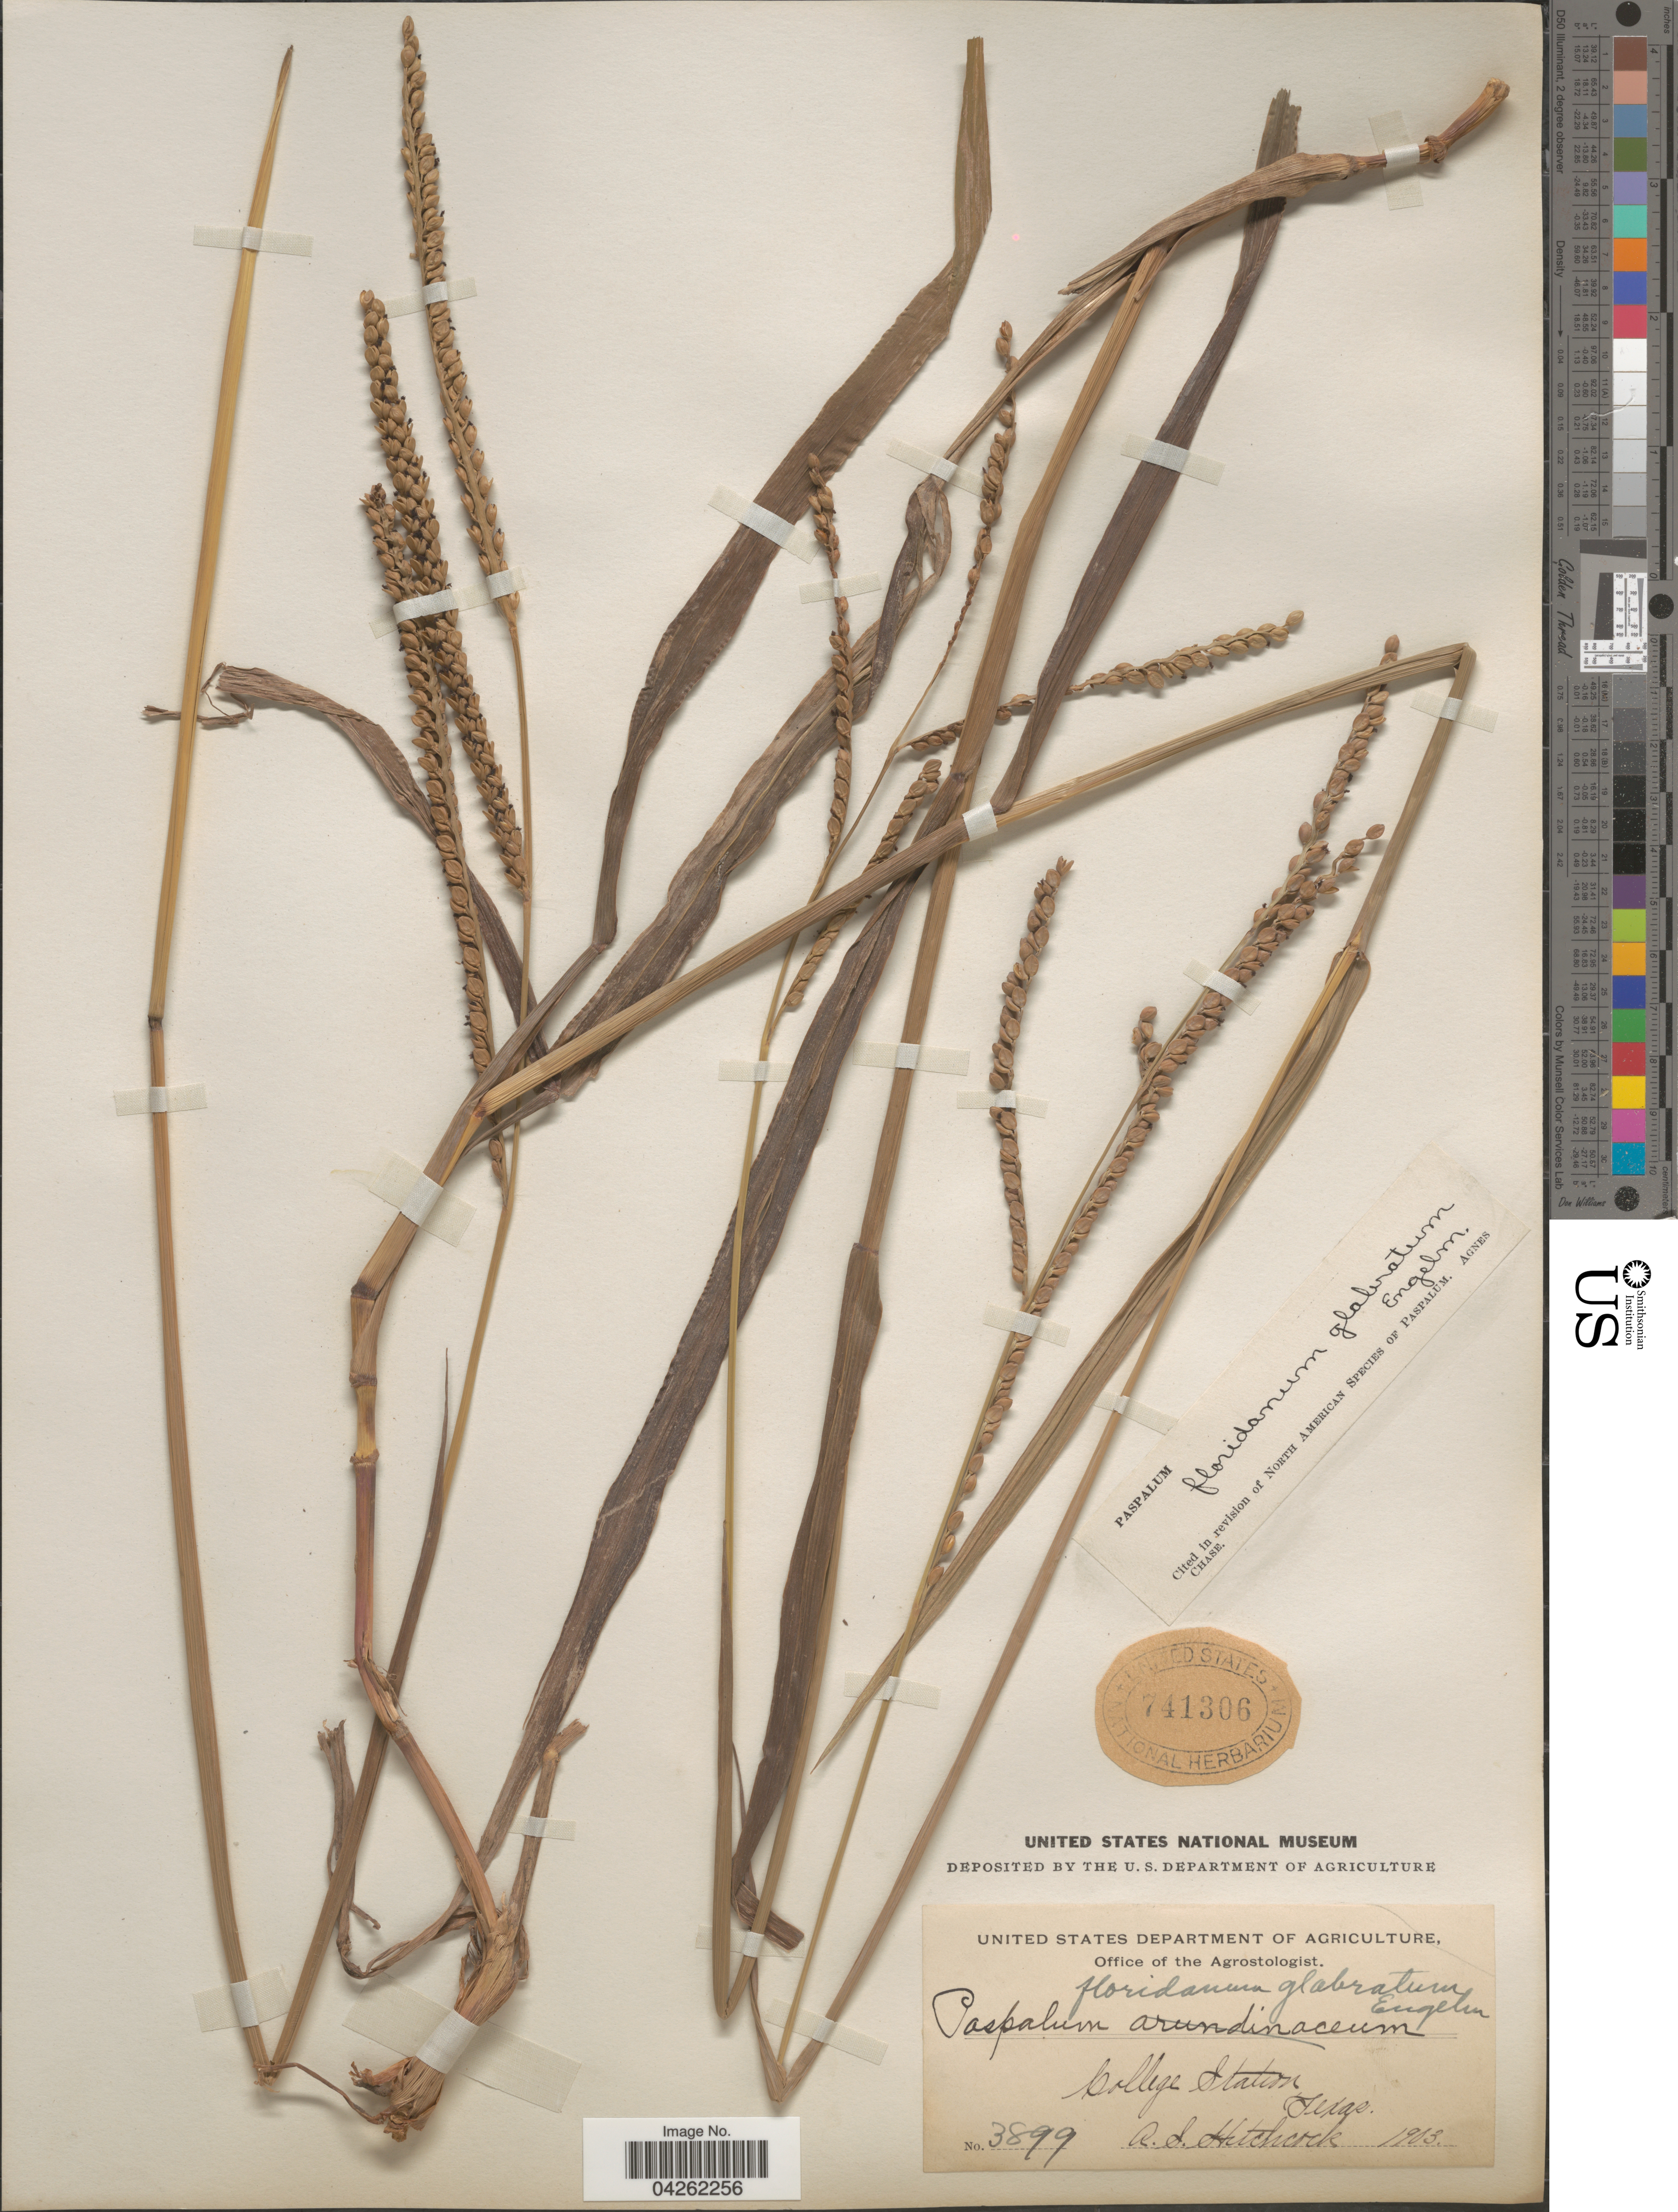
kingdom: Plantae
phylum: Tracheophyta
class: Liliopsida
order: Poales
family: Poaceae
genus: Paspalum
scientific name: Paspalum floridanum var. glabratum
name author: Engelm. ex Vasey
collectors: A. S. Hitchcock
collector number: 3899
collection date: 1903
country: United States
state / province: Texas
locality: College Station.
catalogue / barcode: US 741306